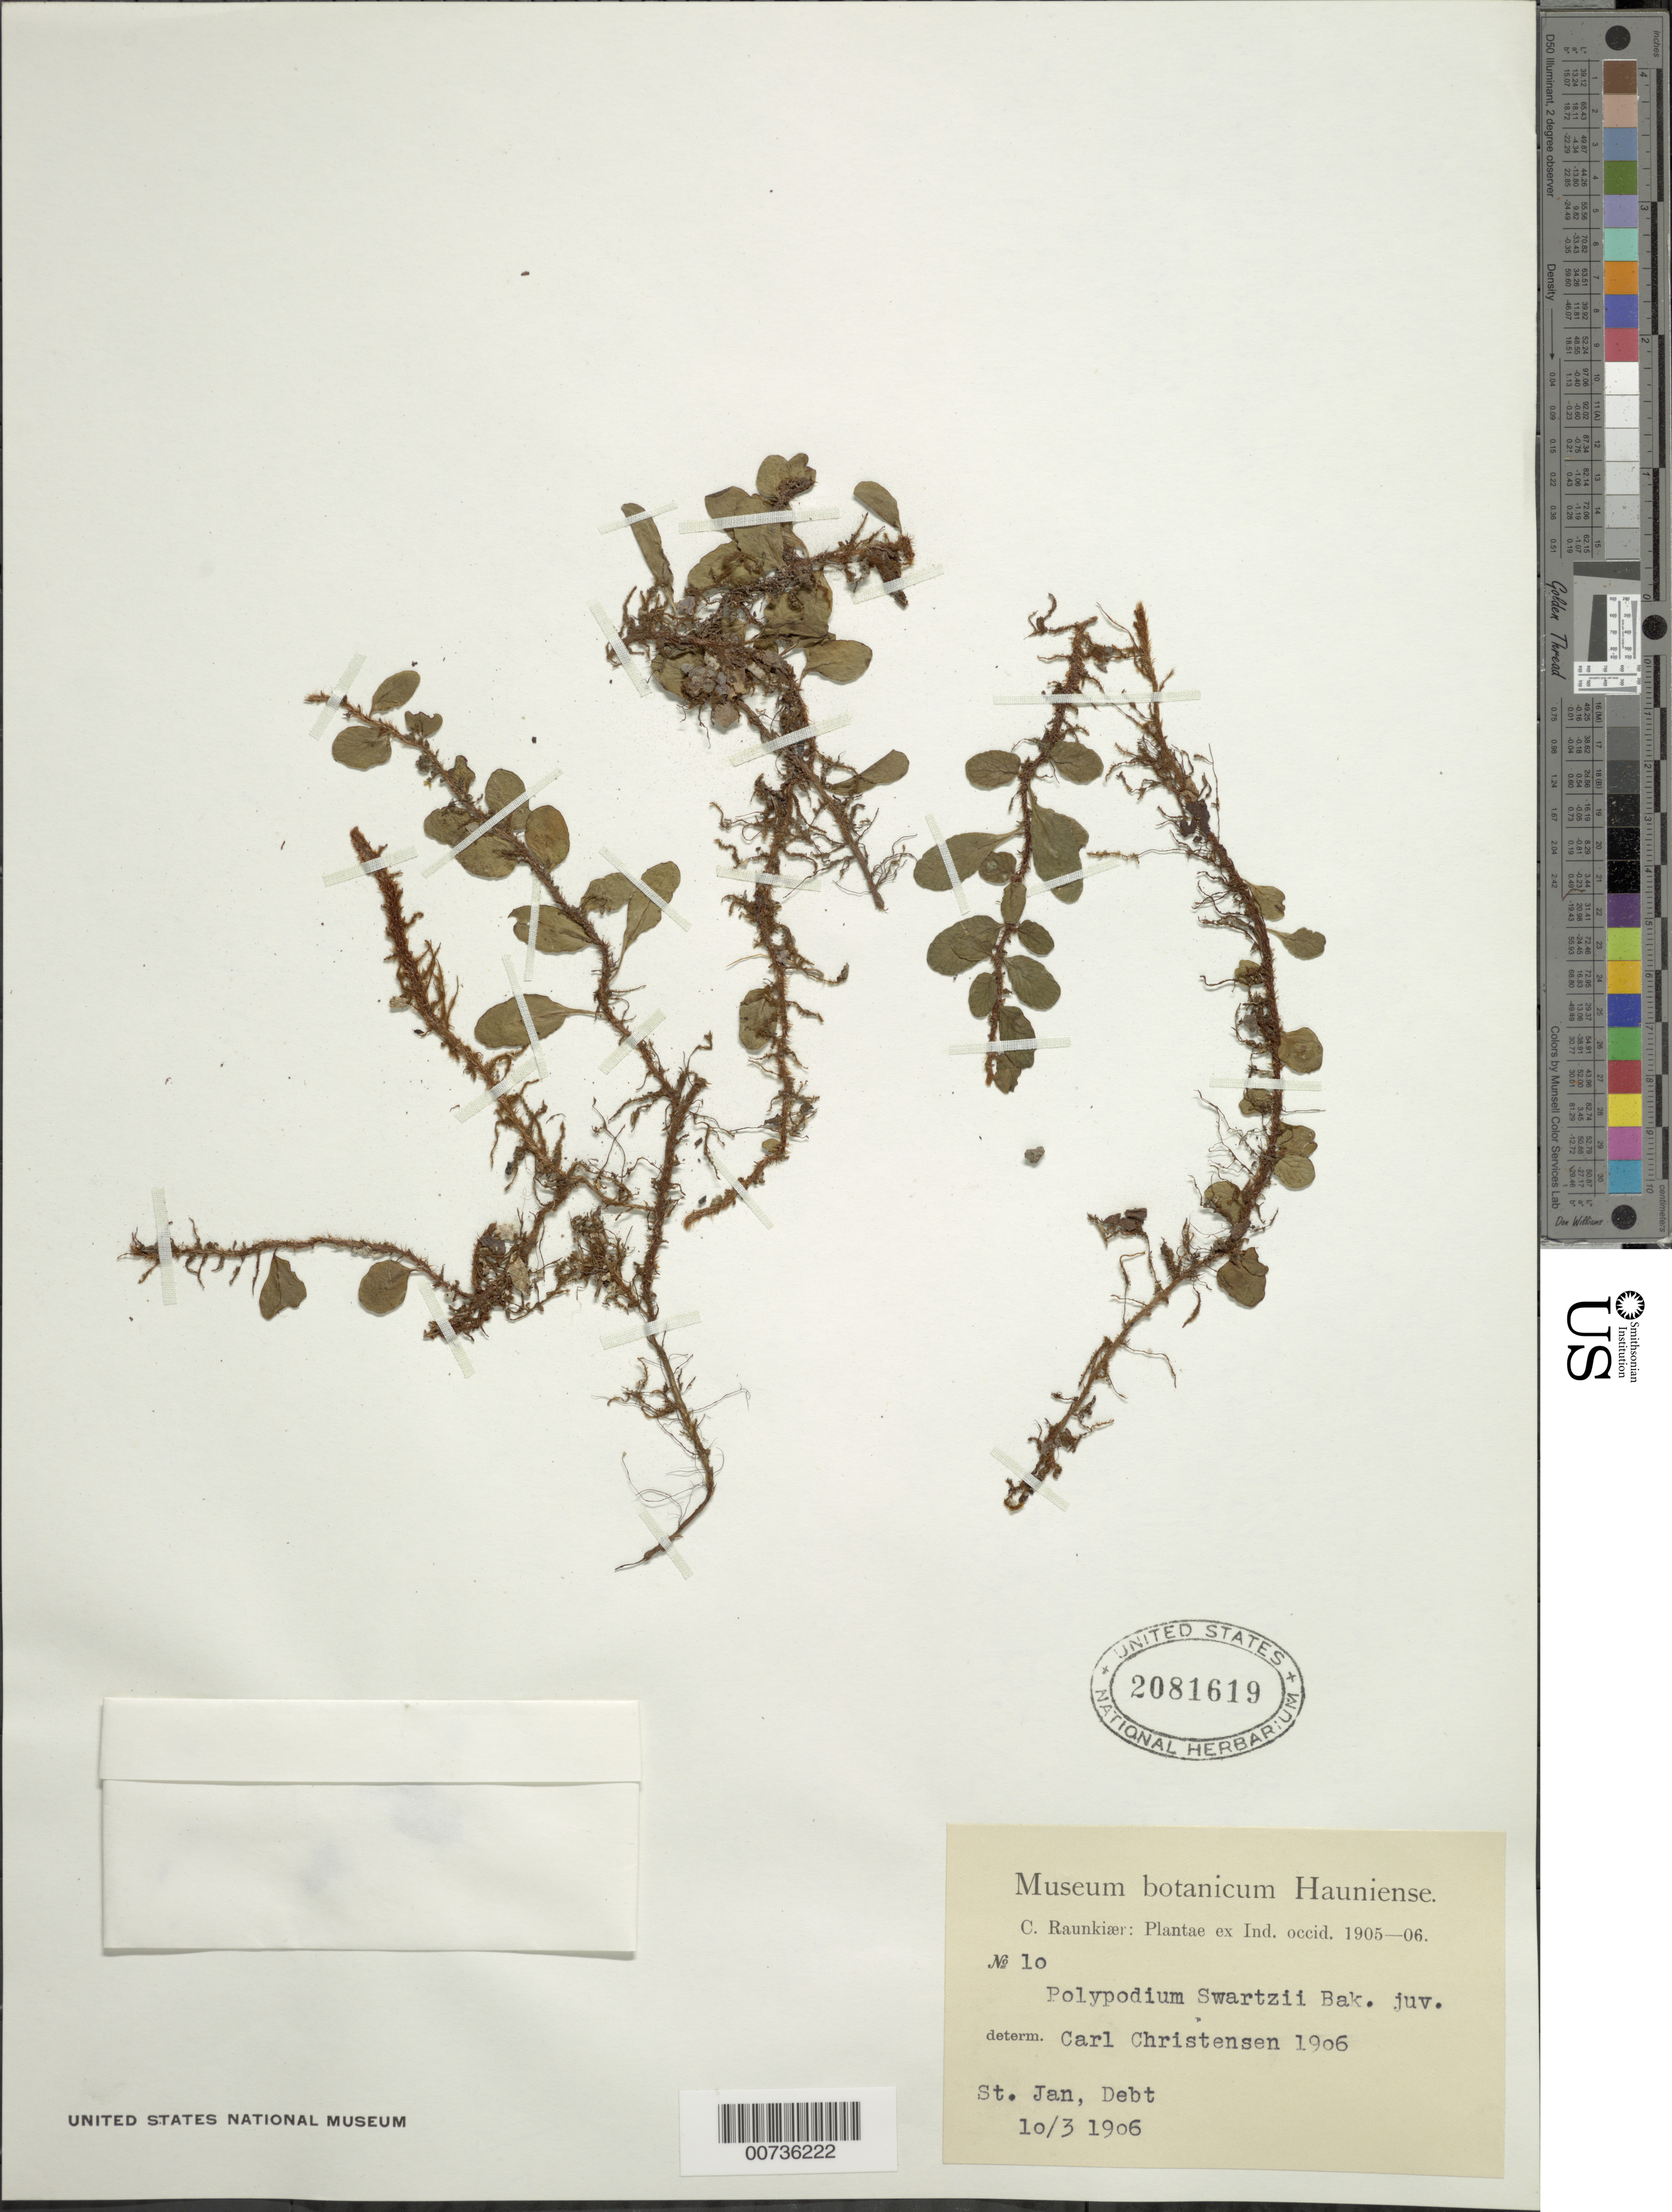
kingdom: Plantae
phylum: Tracheophyta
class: Polypodiopsida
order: Polypodiales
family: Polypodiaceae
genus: Microgramma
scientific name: Microgramma heterophylla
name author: (L.) Wherry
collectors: C. Raunkiær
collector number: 10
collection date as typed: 03 Oct 1906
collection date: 1906-10-03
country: U.S. Virgin Islands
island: St. John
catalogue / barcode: US 2081619